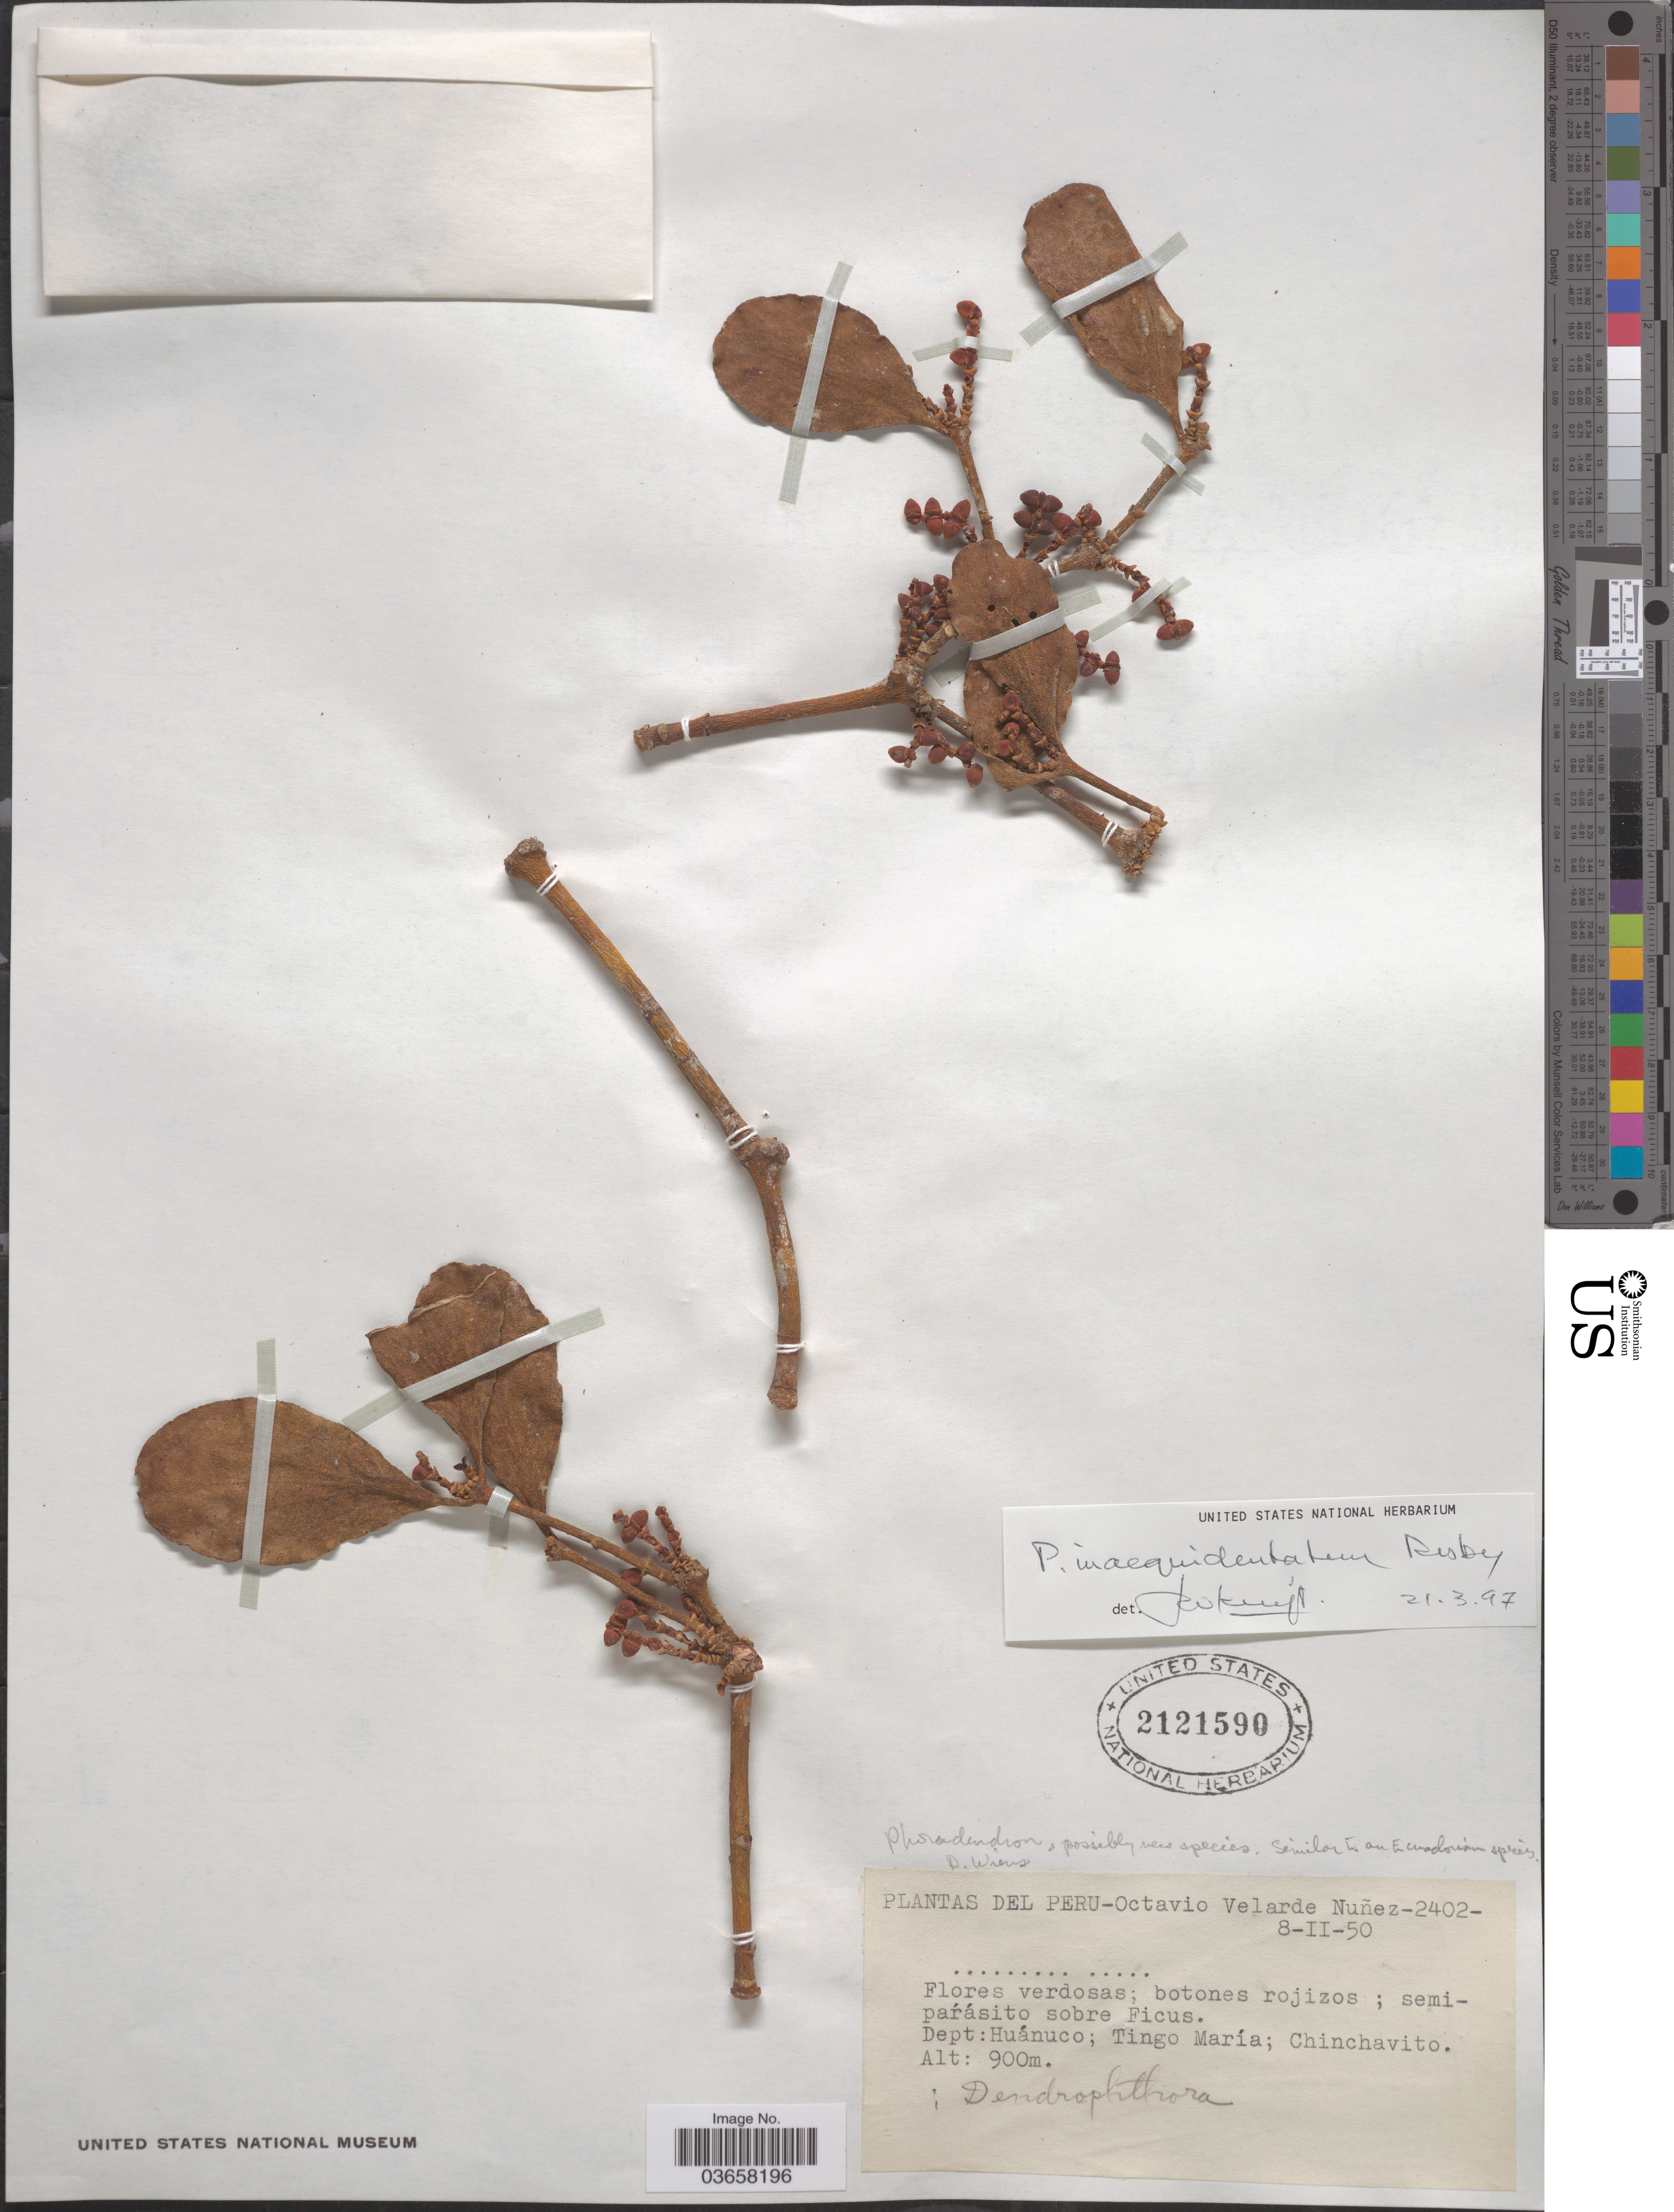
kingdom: Plantae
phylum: Tracheophyta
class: Magnoliopsida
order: Santalales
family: Viscaceae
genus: Phoradendron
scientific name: Phoradendron inaequidentatum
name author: Rusby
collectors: O. Velarde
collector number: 2402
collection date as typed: Transcribed d/m/y: 8/2/50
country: Peru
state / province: Huánuco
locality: Dept: Huánuco; Tingo María; Chinchavito.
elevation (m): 900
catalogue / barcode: US 2121590